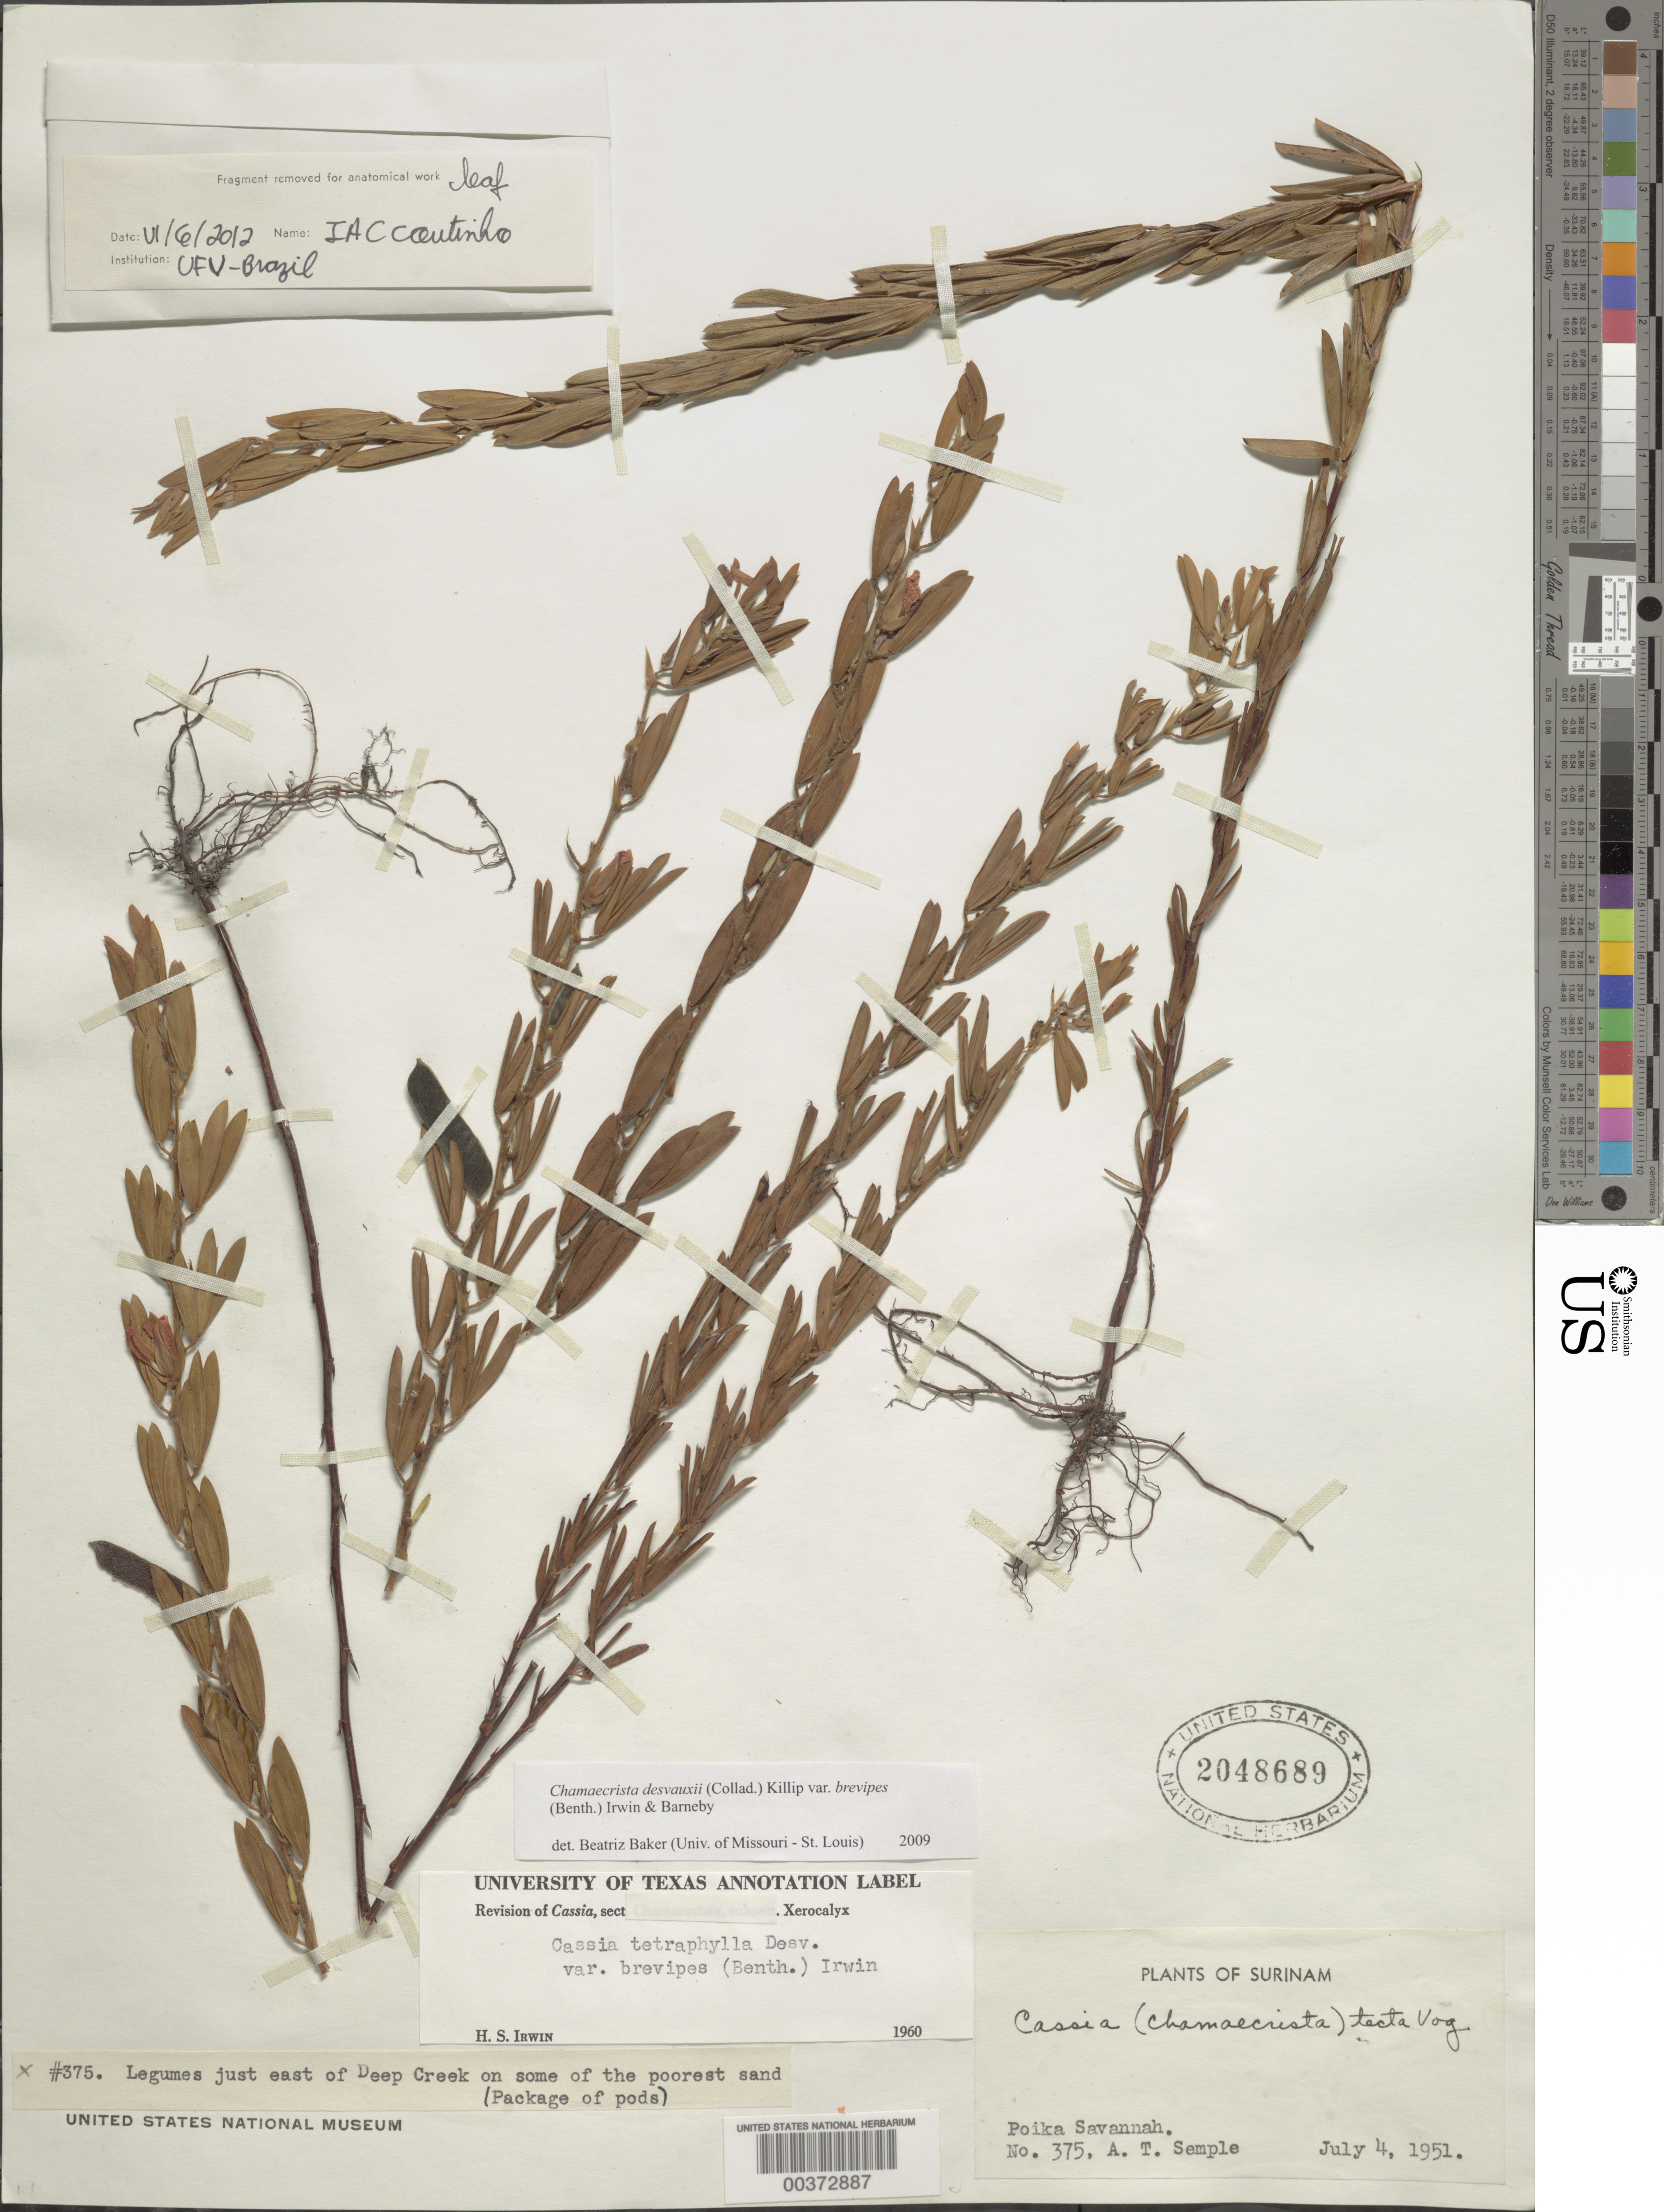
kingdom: Plantae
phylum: Tracheophyta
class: Magnoliopsida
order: Fabales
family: Fabaceae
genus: Chamaecrista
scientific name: Chamaecrista desvauxii var. brevipes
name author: (Benth.) H.S. Irwin & Barneby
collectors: A. Semple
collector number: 375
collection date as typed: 04 Jul 1951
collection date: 1951-07-04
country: Suriname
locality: Poika Savannah; just E of Deep Creek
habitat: Poorest sand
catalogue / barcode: US 2048689